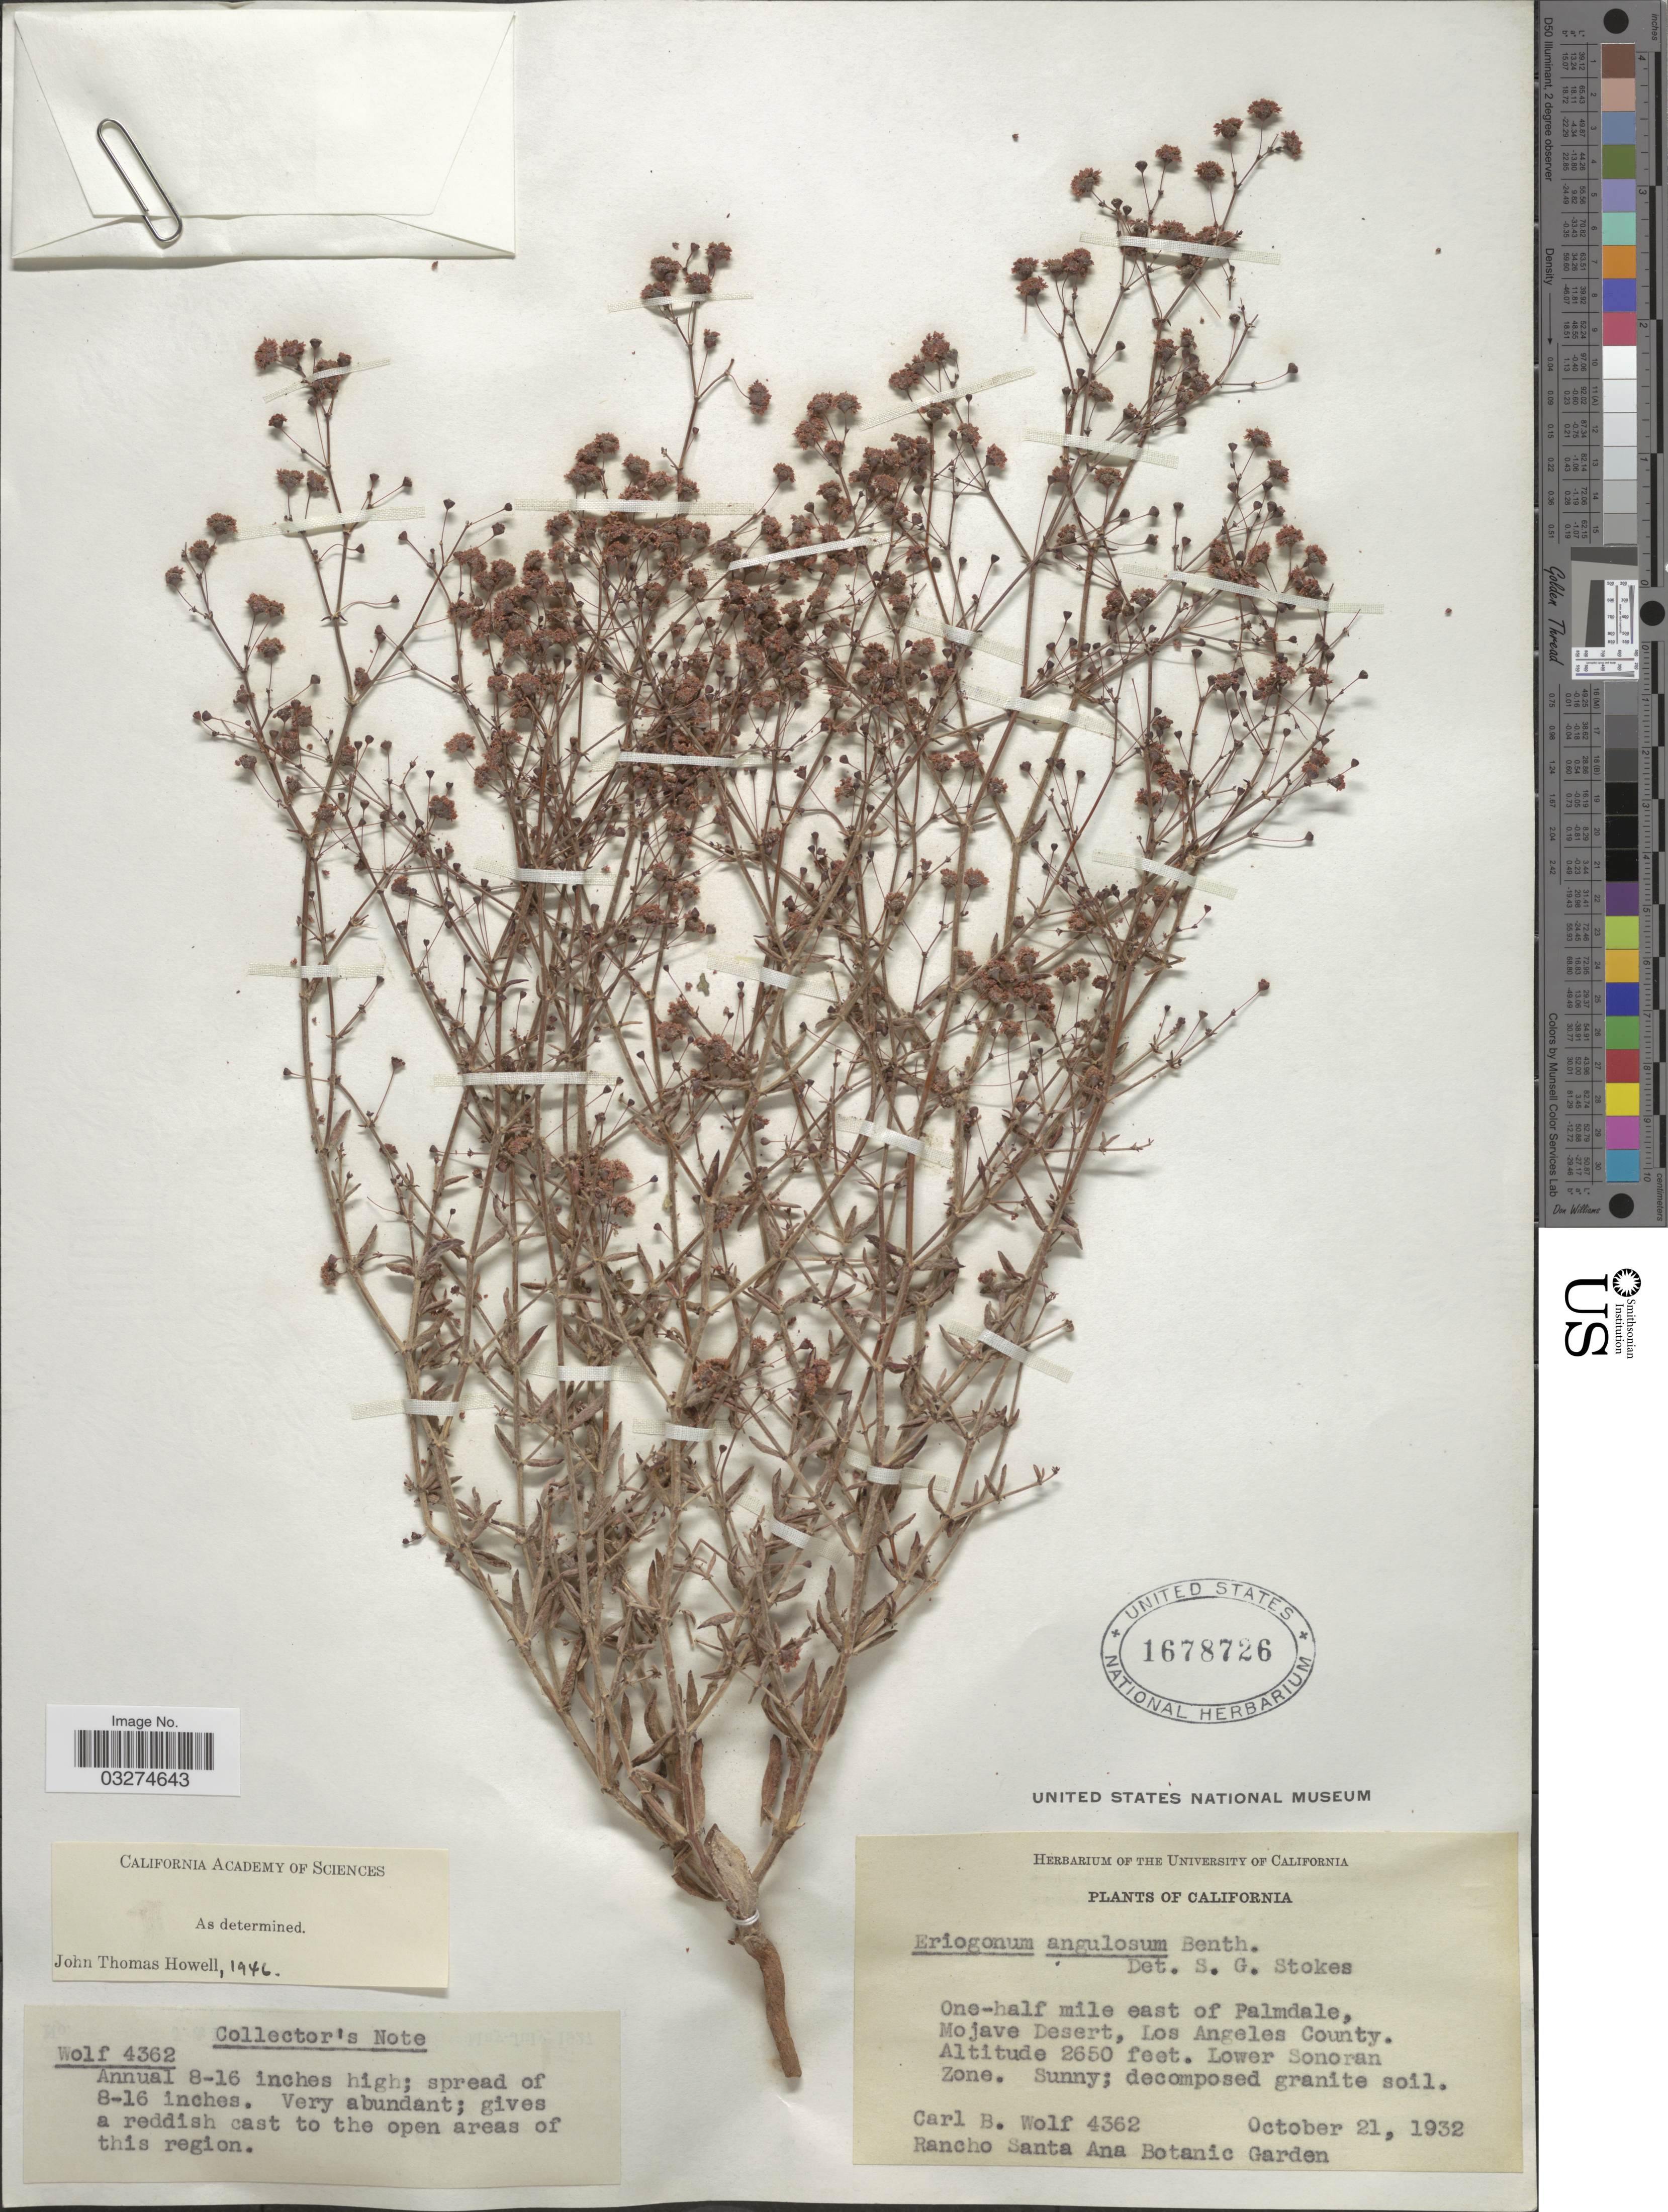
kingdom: Plantae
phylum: Tracheophyta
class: Magnoliopsida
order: Caryophyllales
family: Polygonaceae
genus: Eriogonum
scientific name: Eriogonum angulosum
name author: Benth.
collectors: C. B. Wolf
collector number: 4362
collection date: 1932-10-21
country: United States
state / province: California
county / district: Los Angeles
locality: One-half mile east of Palmdale, Mojave Desert, Los Angeles County. Lower Sonoran Zone.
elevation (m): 808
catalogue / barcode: US 1678726